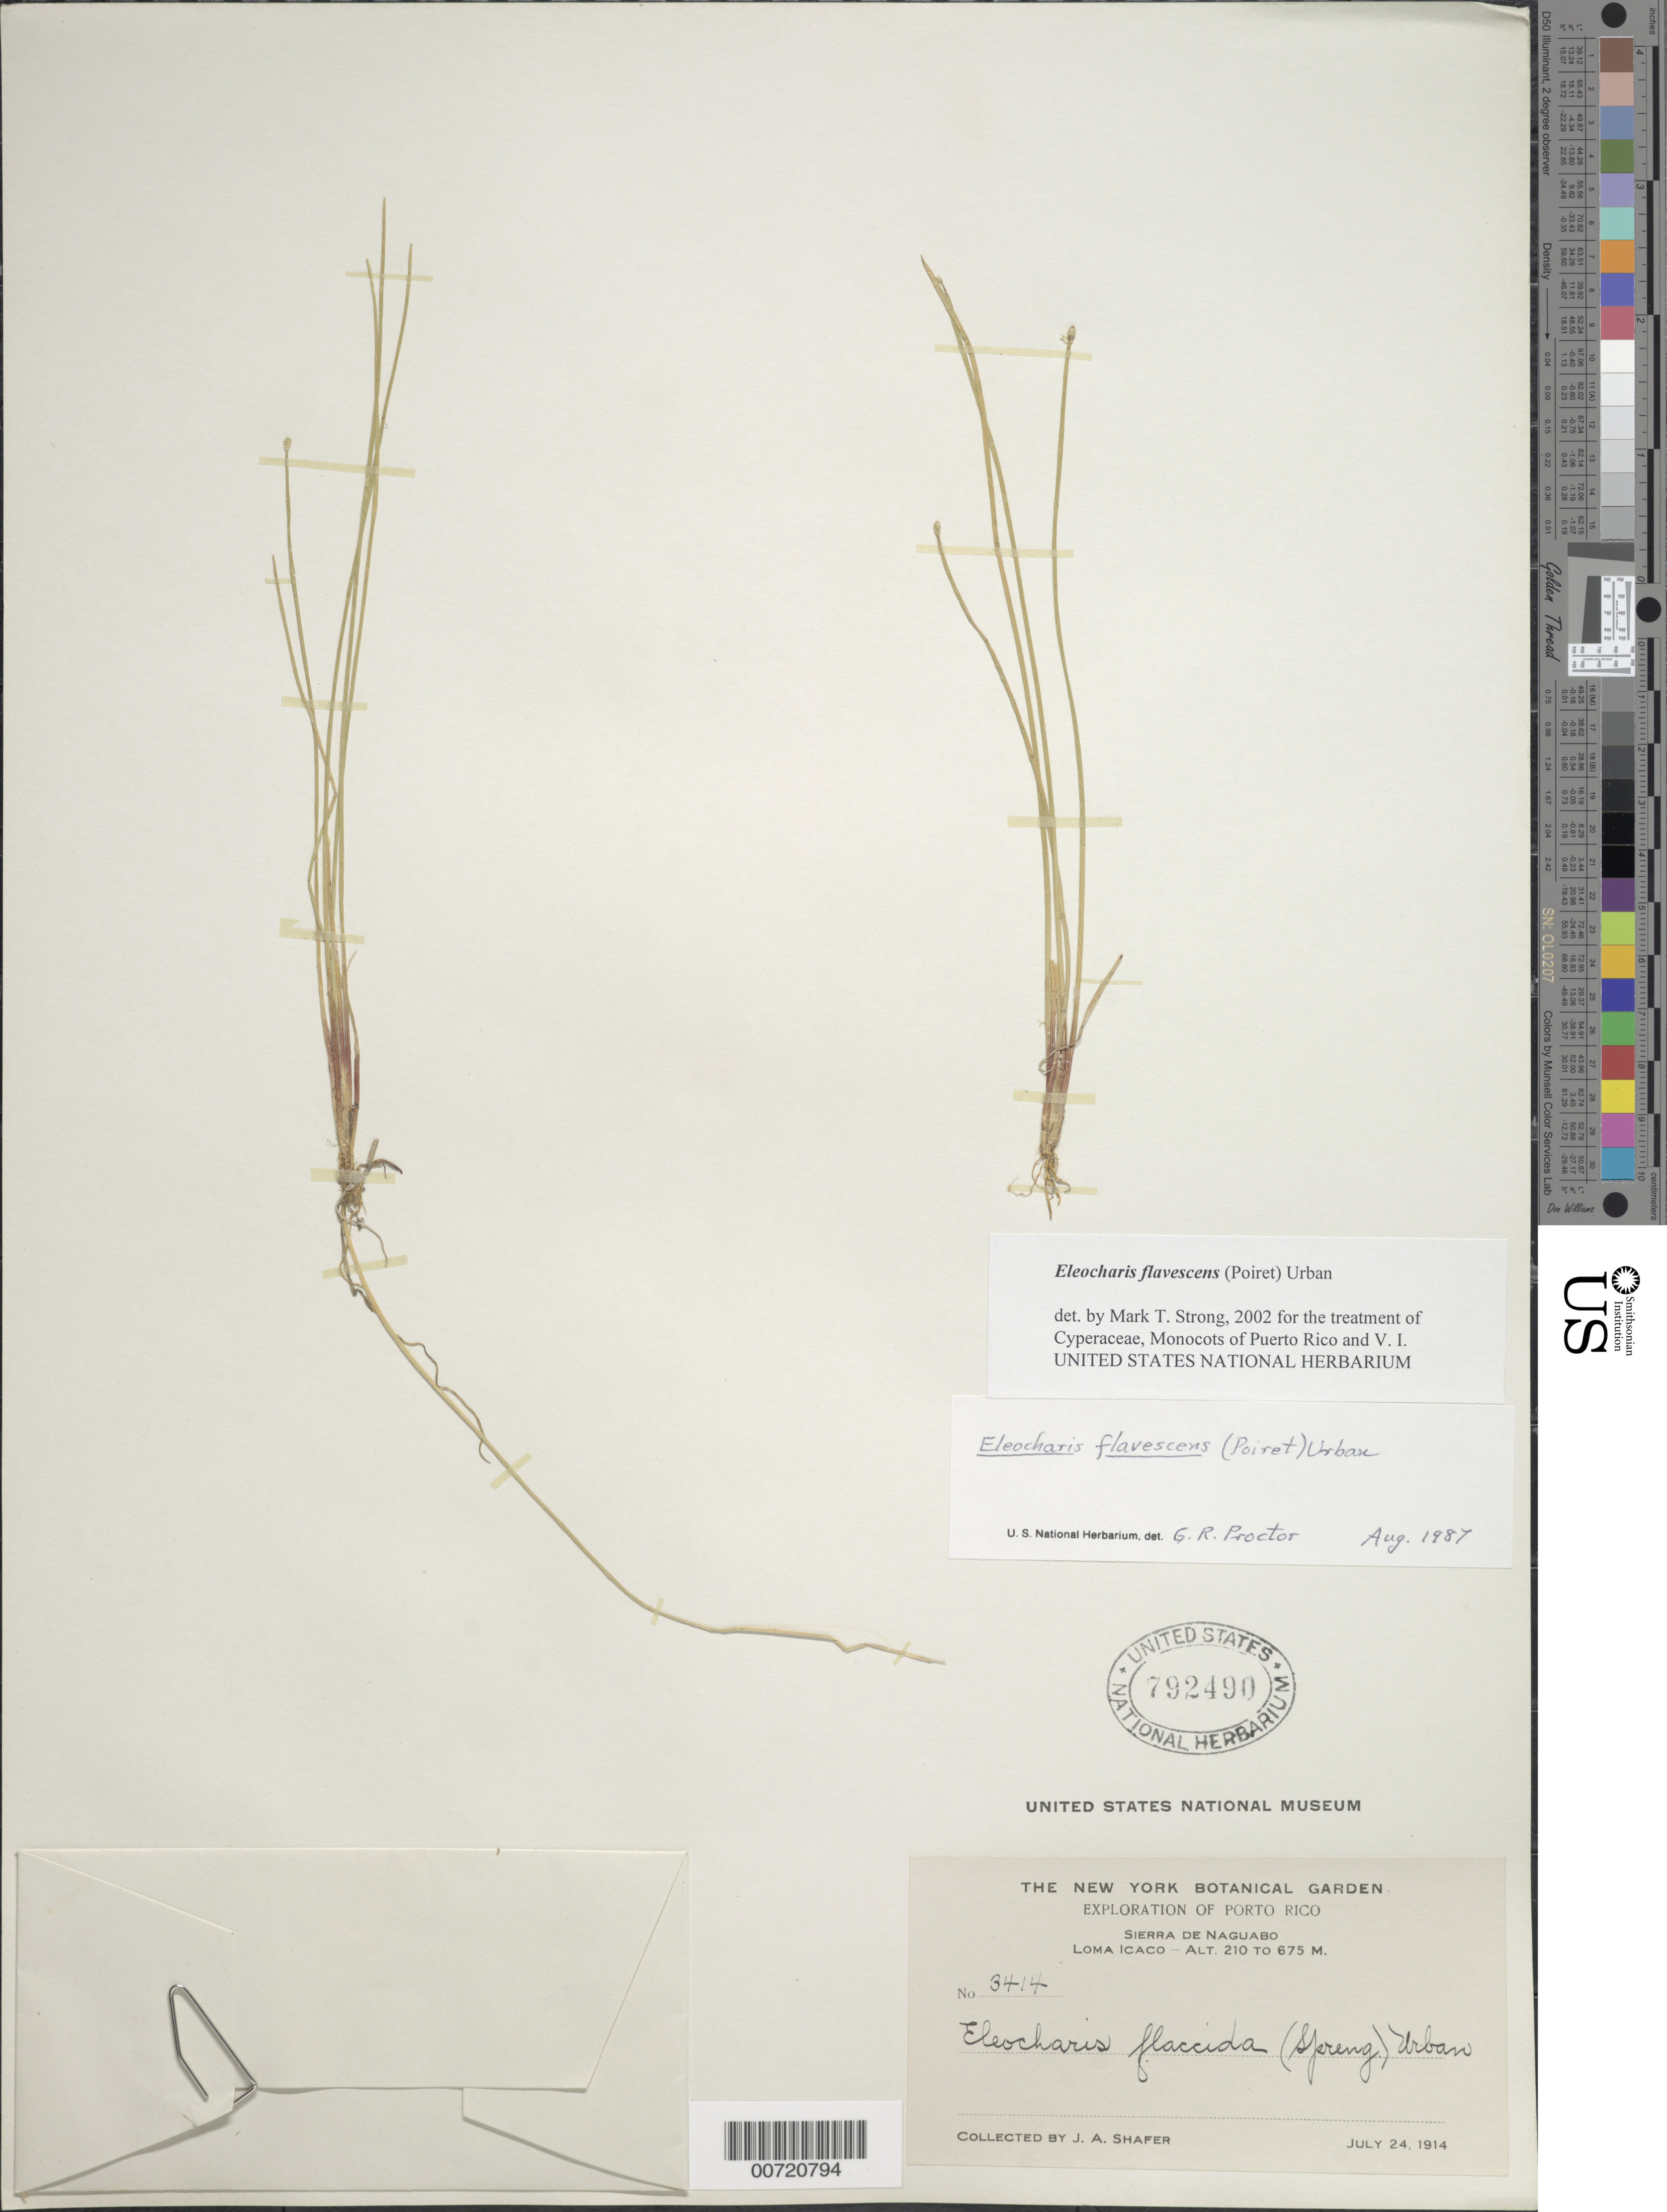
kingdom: Plantae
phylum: Tracheophyta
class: Liliopsida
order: Poales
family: Cyperaceae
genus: Eleocharis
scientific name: Eleocharis flavescens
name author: (Poir.) Urb.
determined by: Strong, M. T., (US), Smithsonian Institution - National Museum of Natural History (UNITED STATES)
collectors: J. A. Shafer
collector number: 3414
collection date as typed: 24 Jul 1914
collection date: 1914-07-24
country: Puerto Rico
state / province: Naguabo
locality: Sierra de Naguabo: Loma Icaco.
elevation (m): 210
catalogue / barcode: US 792490